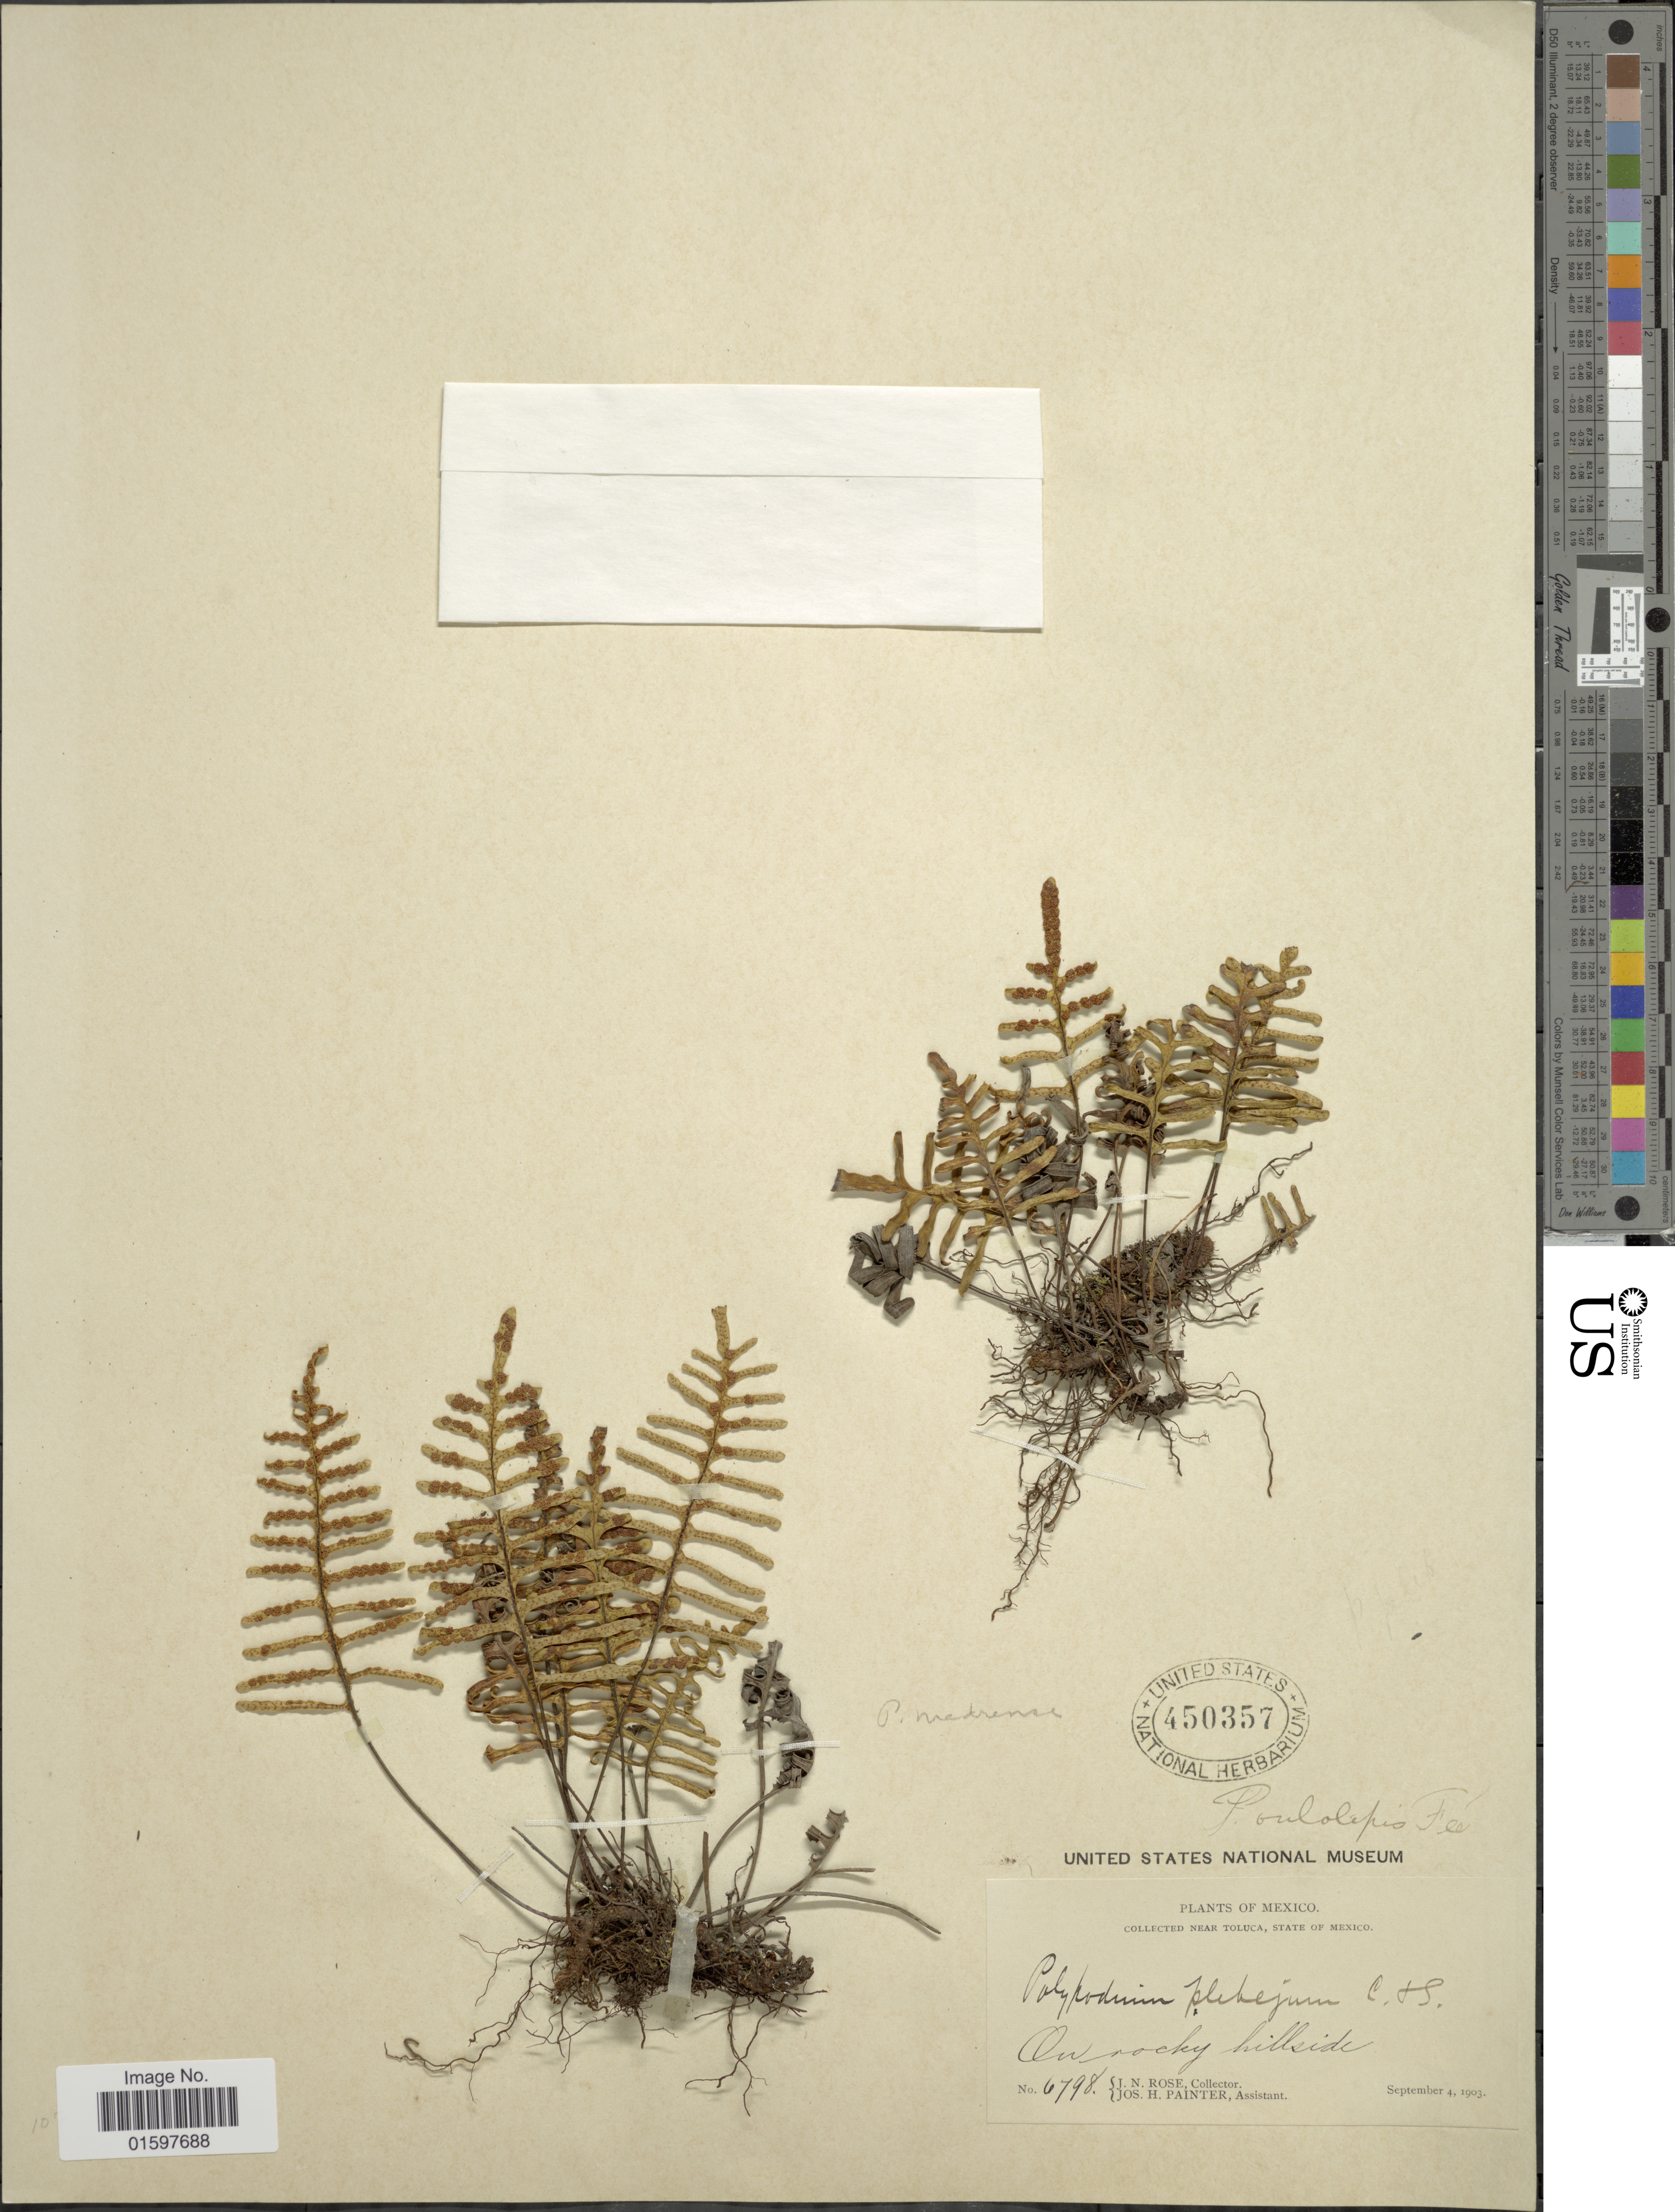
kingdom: Plantae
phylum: Tracheophyta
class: Polypodiopsida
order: Polypodiales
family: Polypodiaceae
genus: Pleopeltis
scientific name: Pleopeltis madrense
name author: (J. Sm.) A.R. Sm. & Tejero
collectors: J. N. Rose & J. H. Painter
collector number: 6798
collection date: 1903-09-04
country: Mexico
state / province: México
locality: State of Mexico, near Toluca, on rocky hillside.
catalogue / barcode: US 450357